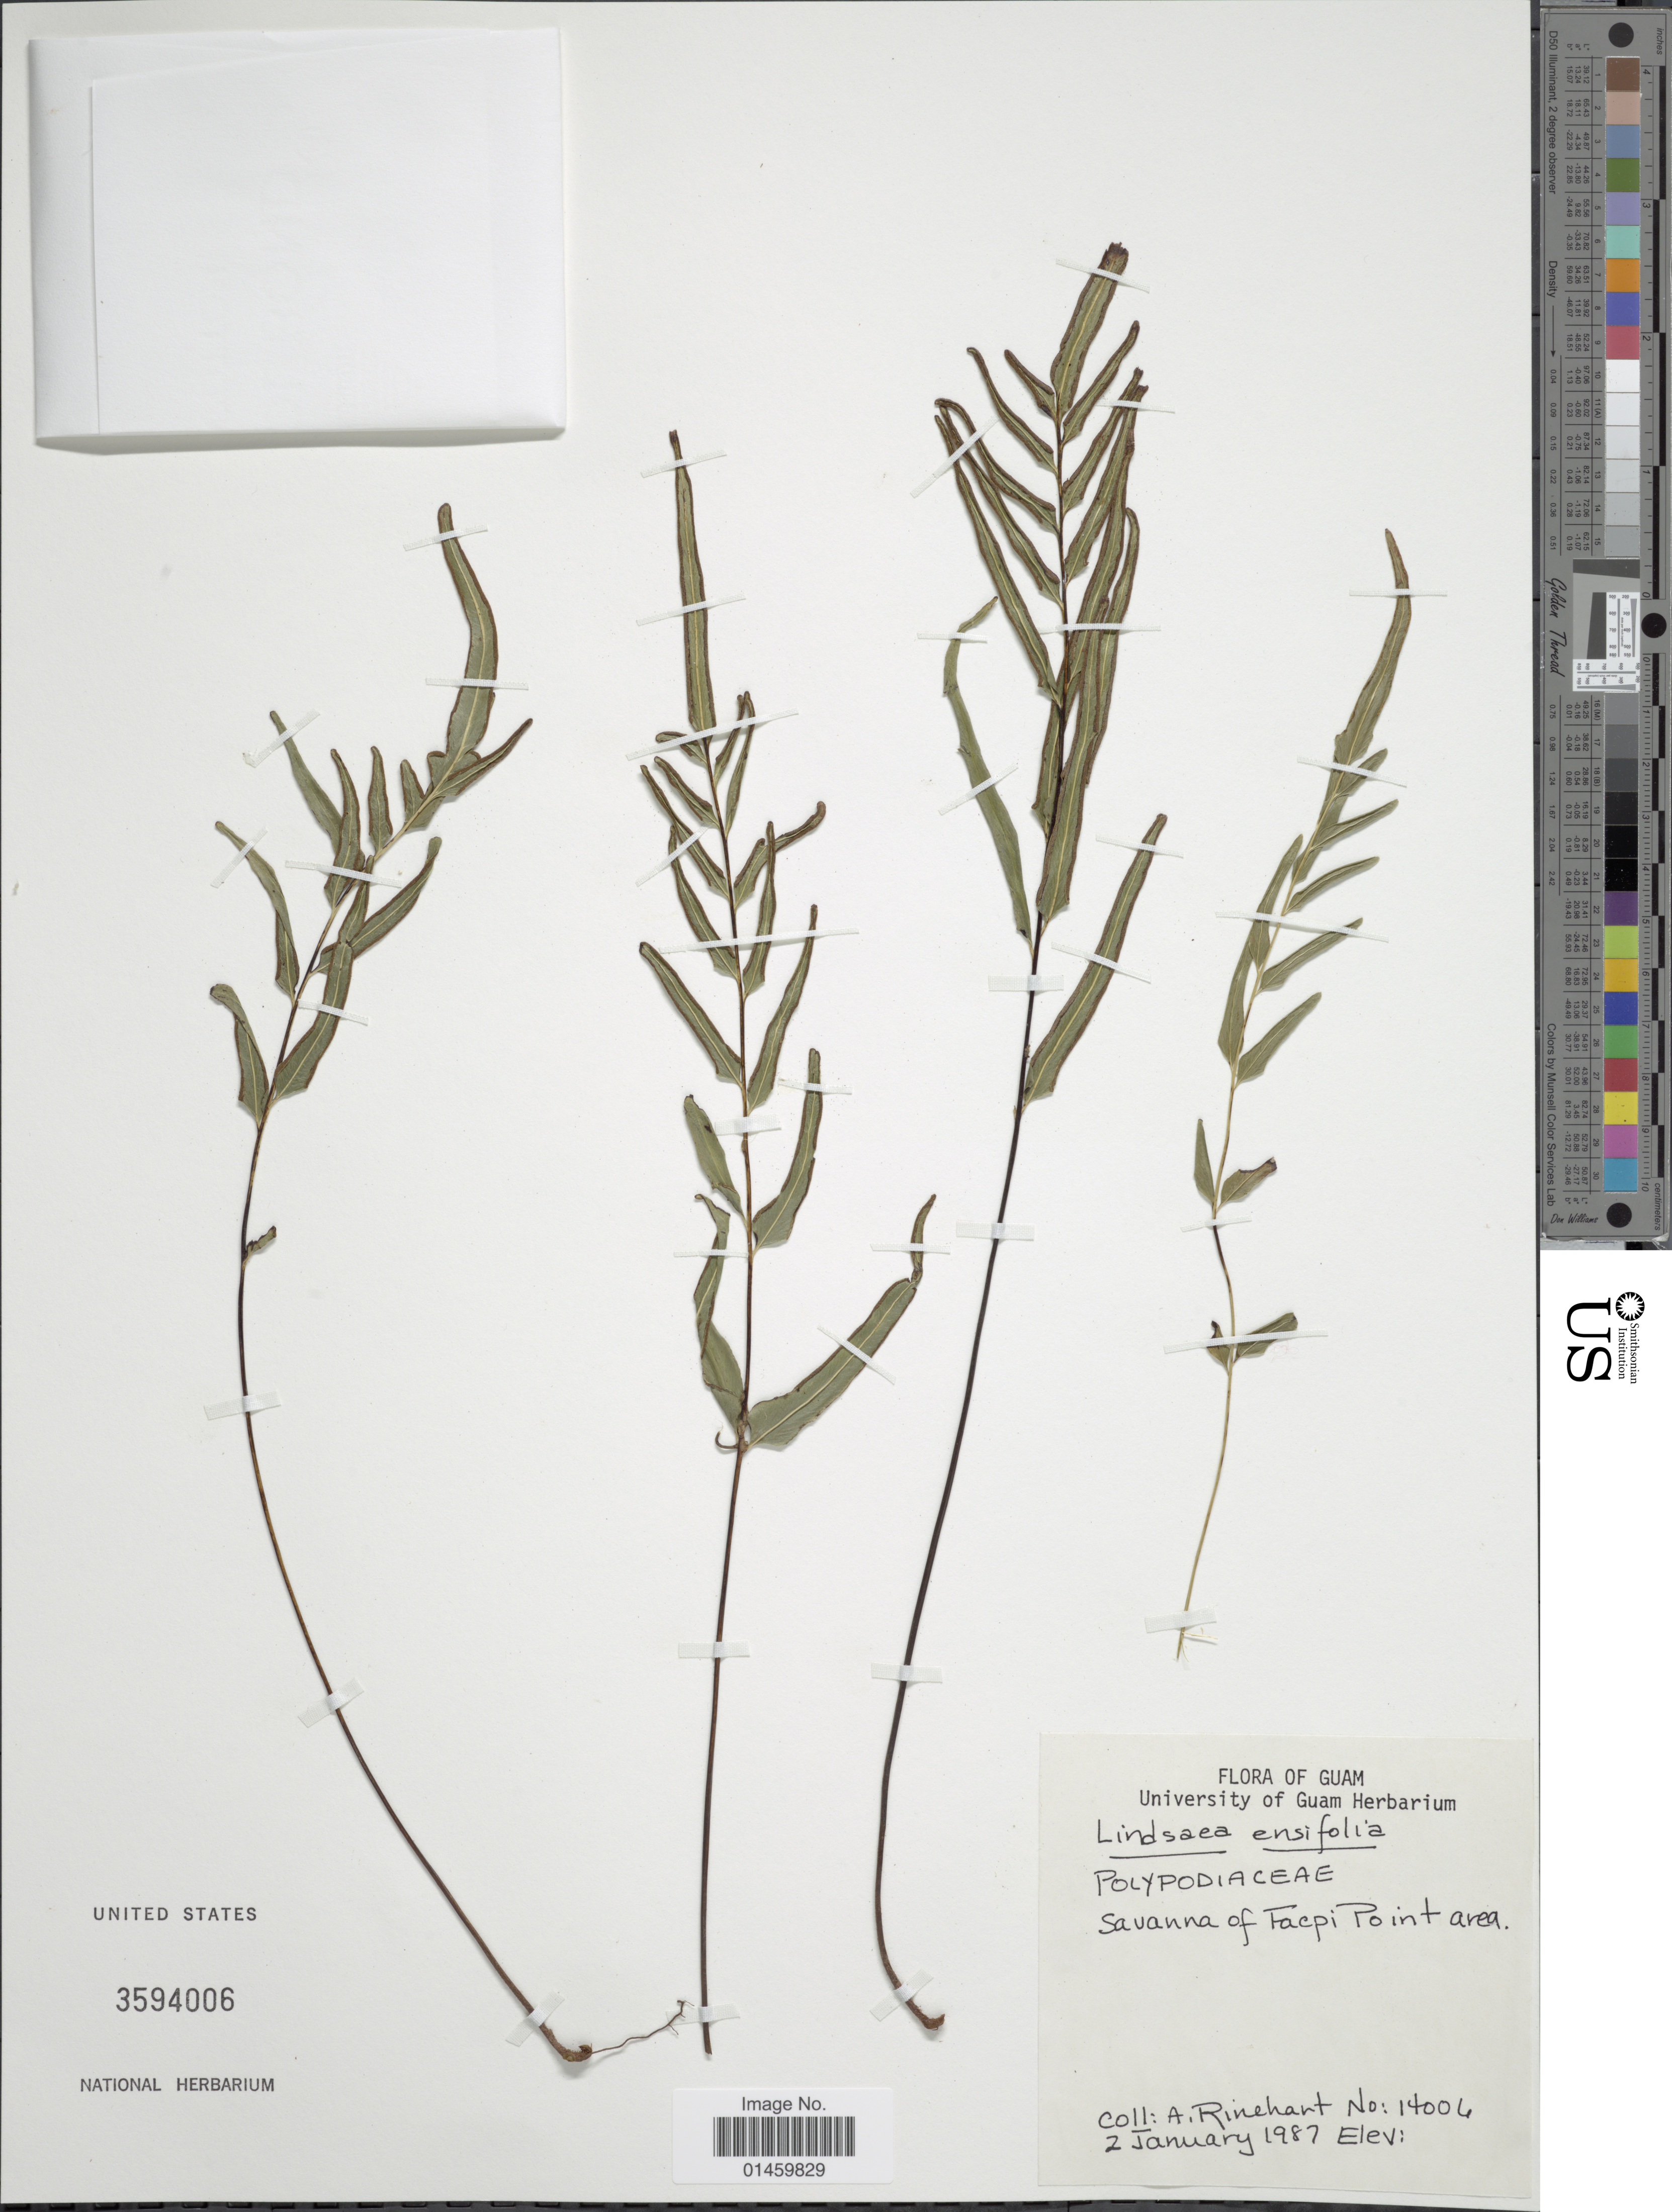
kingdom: Plantae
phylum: Tracheophyta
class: Polypodiopsida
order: Polypodiales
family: Lindsaeaceae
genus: Lindsaea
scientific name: Lindsaea ensifolia subsp. ensifolia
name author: Sw.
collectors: A. Rinehart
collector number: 14004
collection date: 1987-01-02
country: Guam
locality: Savanna of Faepi Point area.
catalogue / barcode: US 3594006